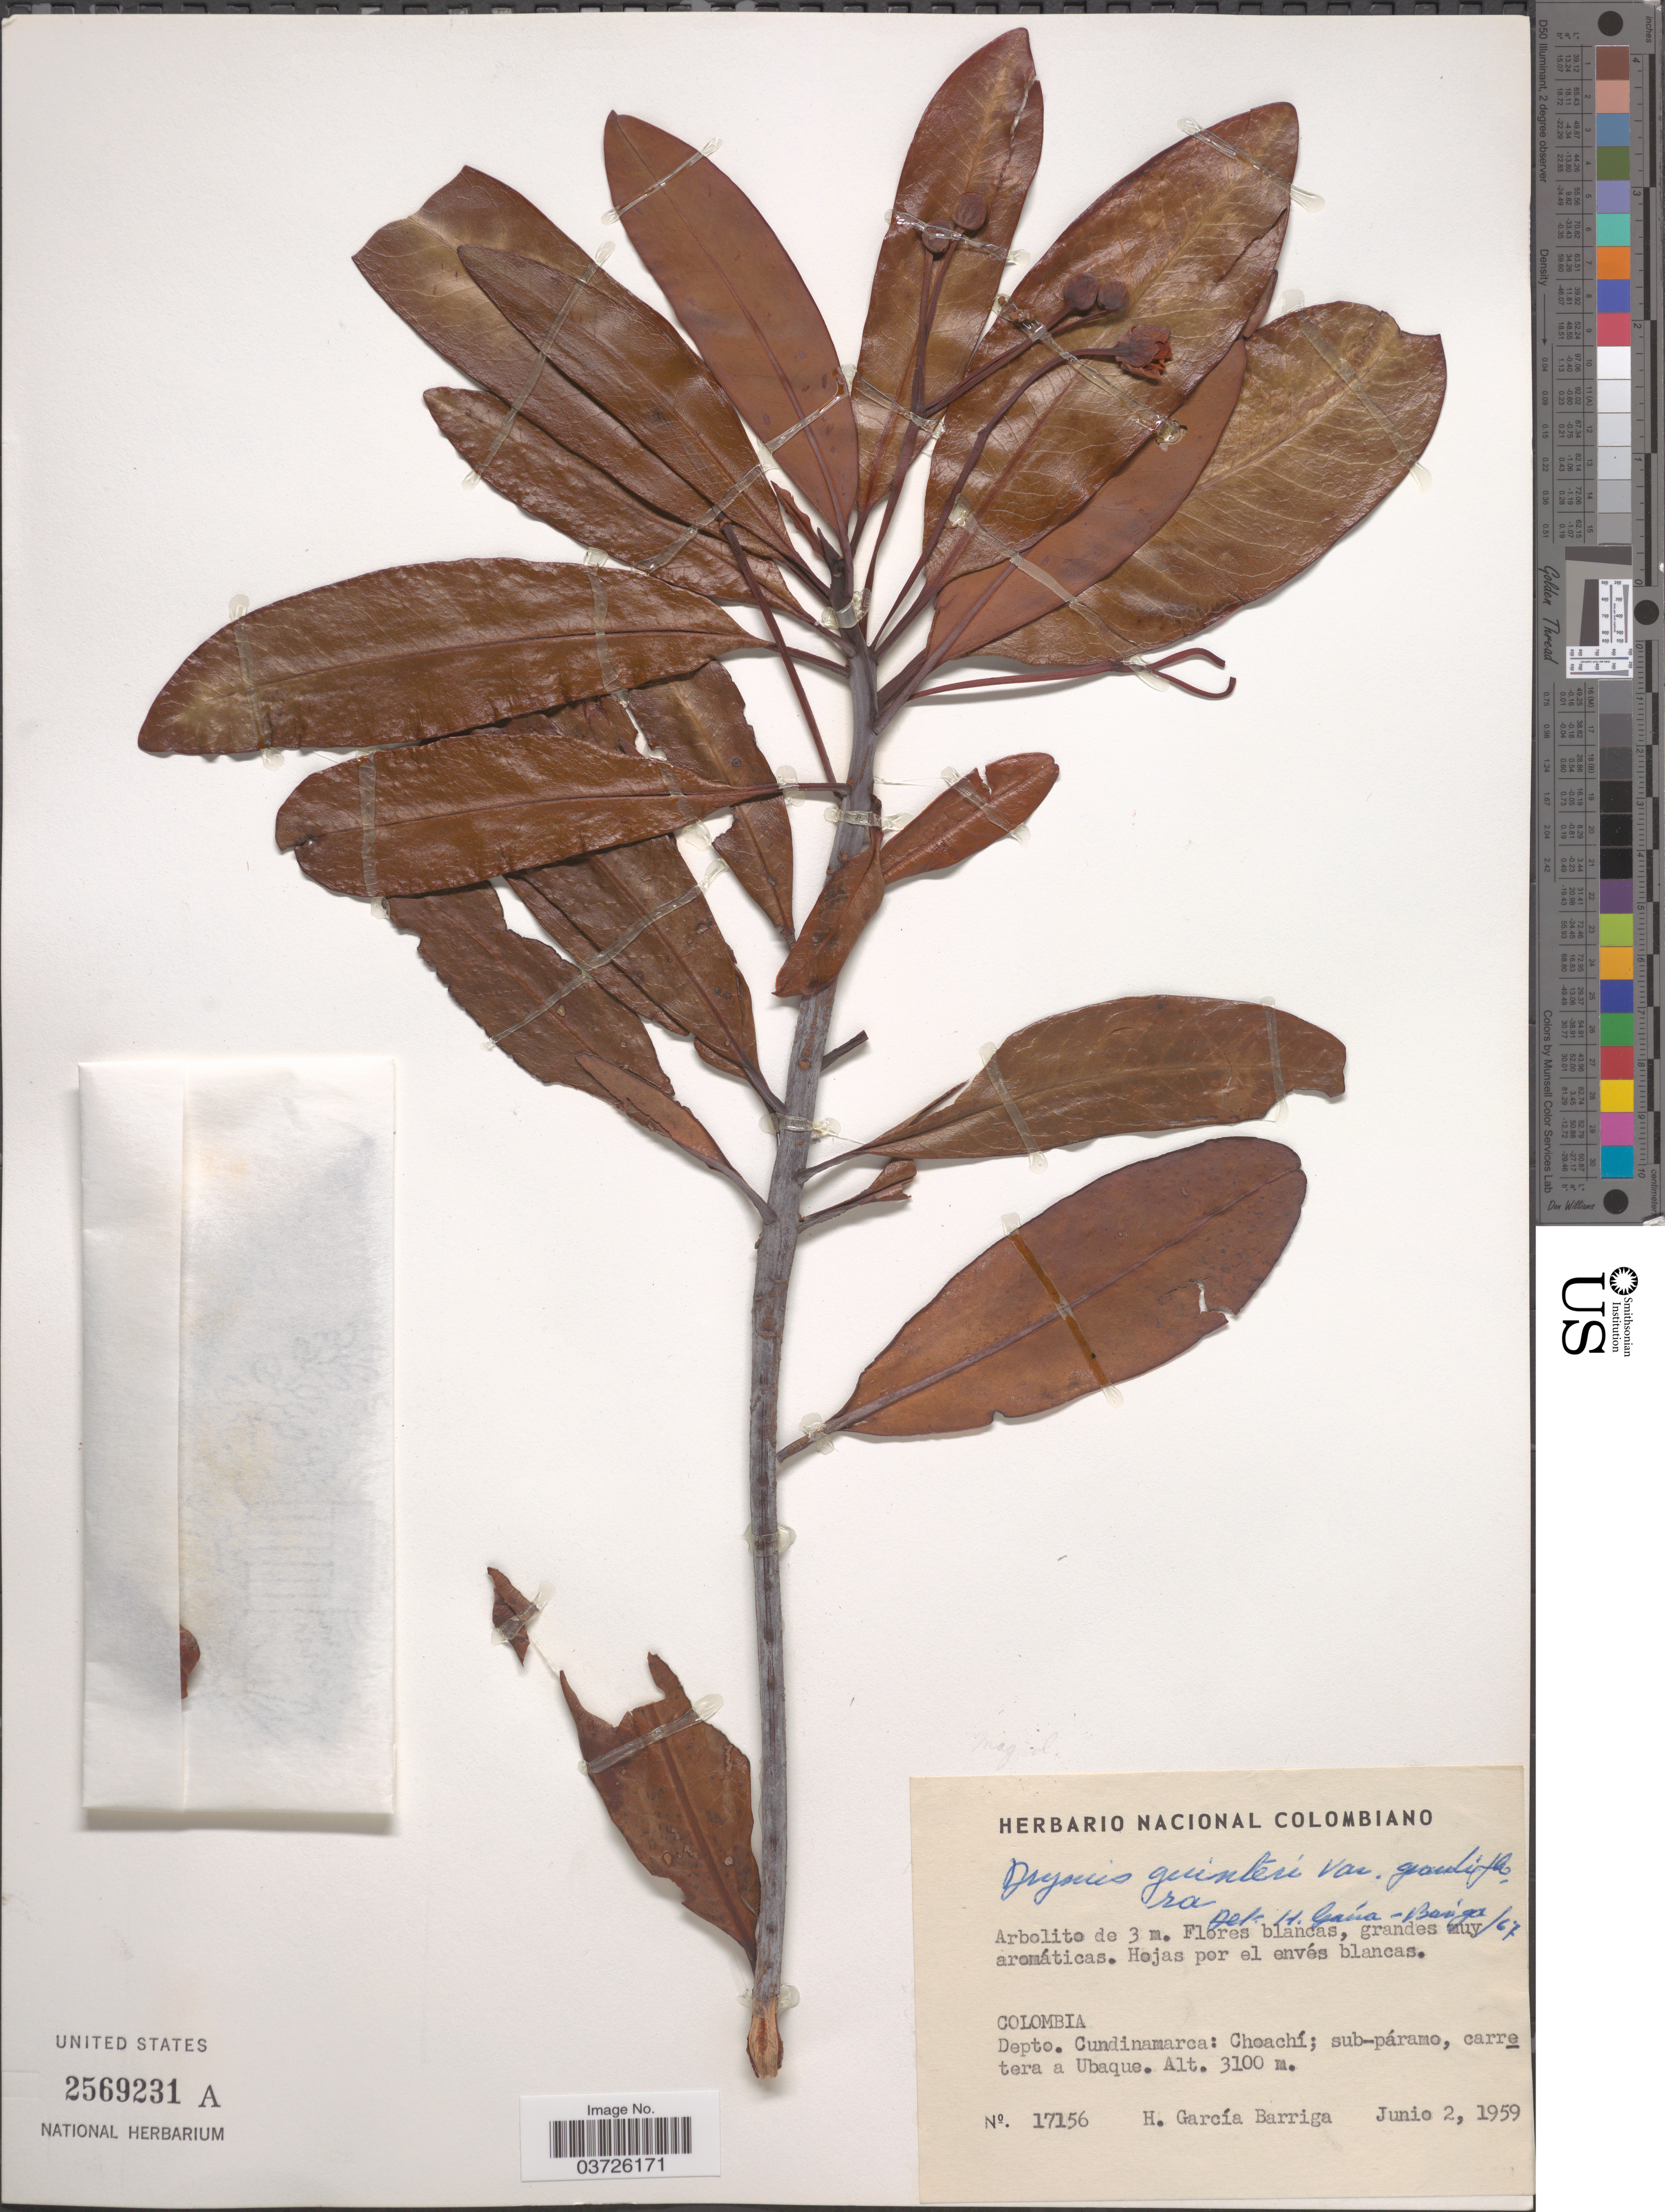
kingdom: Plantae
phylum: Tracheophyta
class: Magnoliopsida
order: Canellales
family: Winteraceae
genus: Drimys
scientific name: Drimys granadensis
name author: L. f.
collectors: H. García Barriga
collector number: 17156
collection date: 1959-06-02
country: Colombia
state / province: Cundinamarca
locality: Depto. Cundinamarca: Choachí; sub-páramo, carre tera a Ubaque.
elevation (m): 3100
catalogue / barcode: US 2569231A